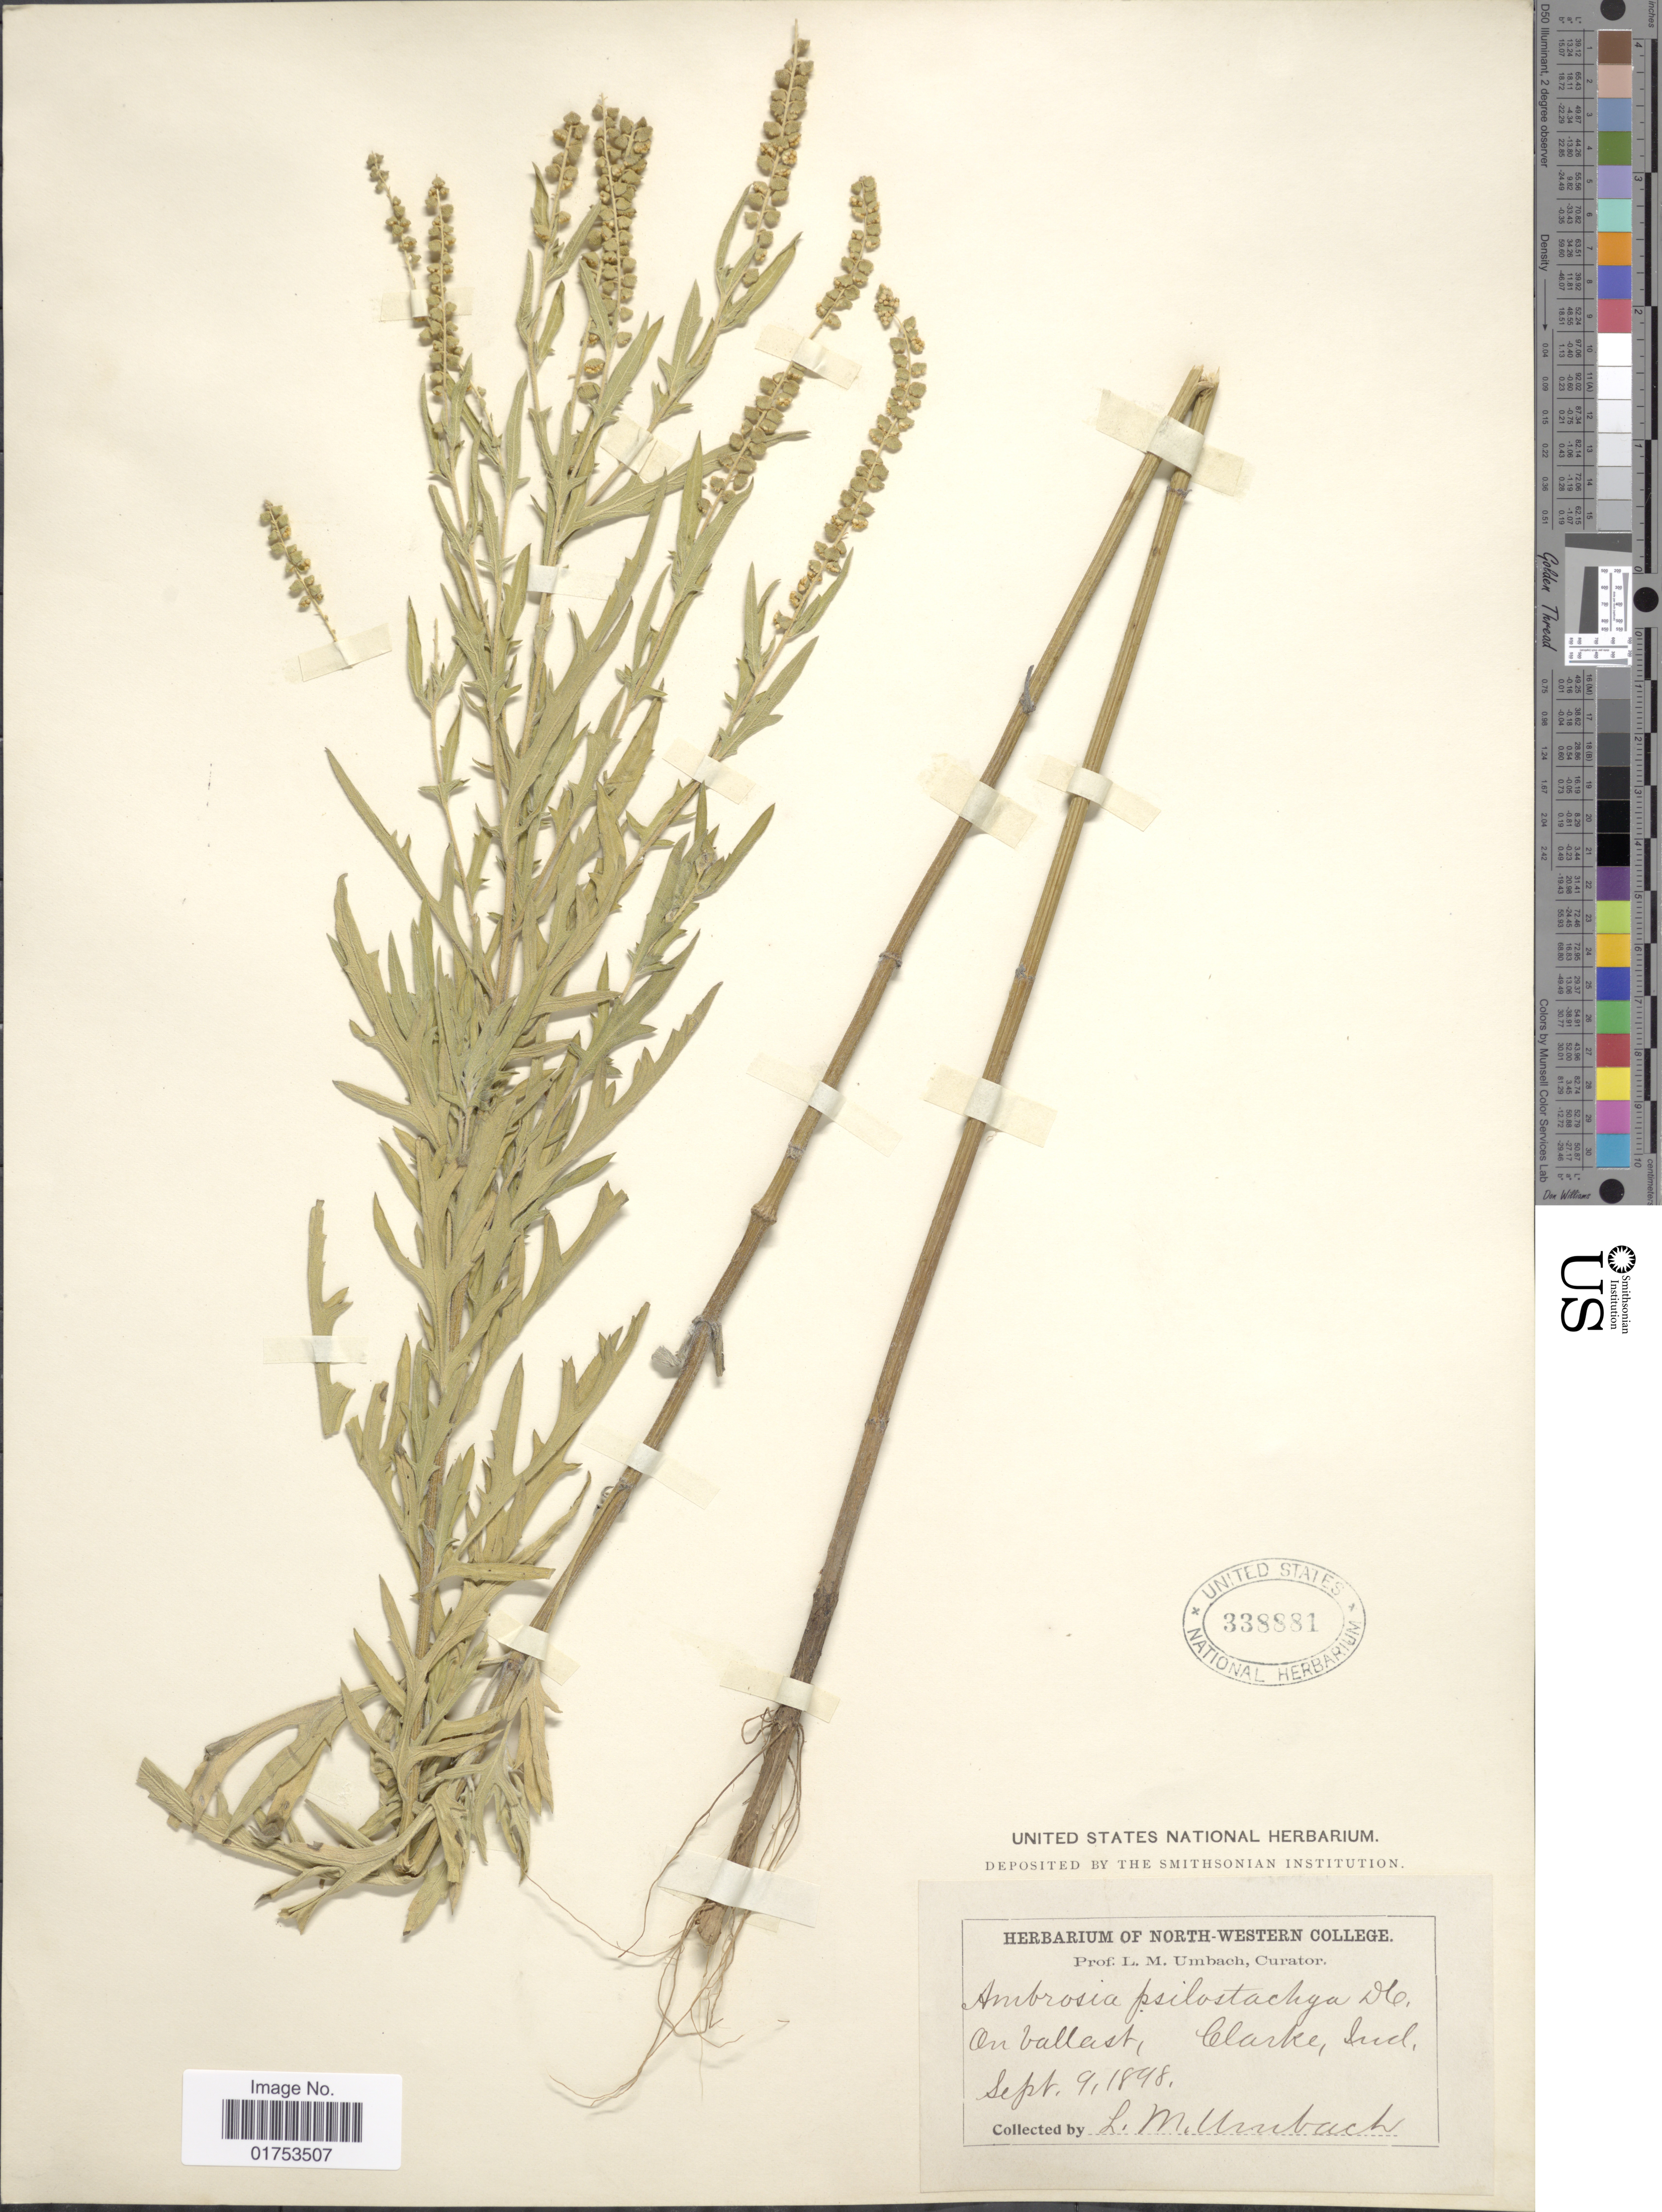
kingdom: Plantae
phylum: Tracheophyta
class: Magnoliopsida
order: Asterales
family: Asteraceae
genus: Ambrosia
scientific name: Ambrosia psilostachya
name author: DC.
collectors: L. M. Umbach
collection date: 1898-09-09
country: United States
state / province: Indiana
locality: Clarke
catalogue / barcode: US 338881